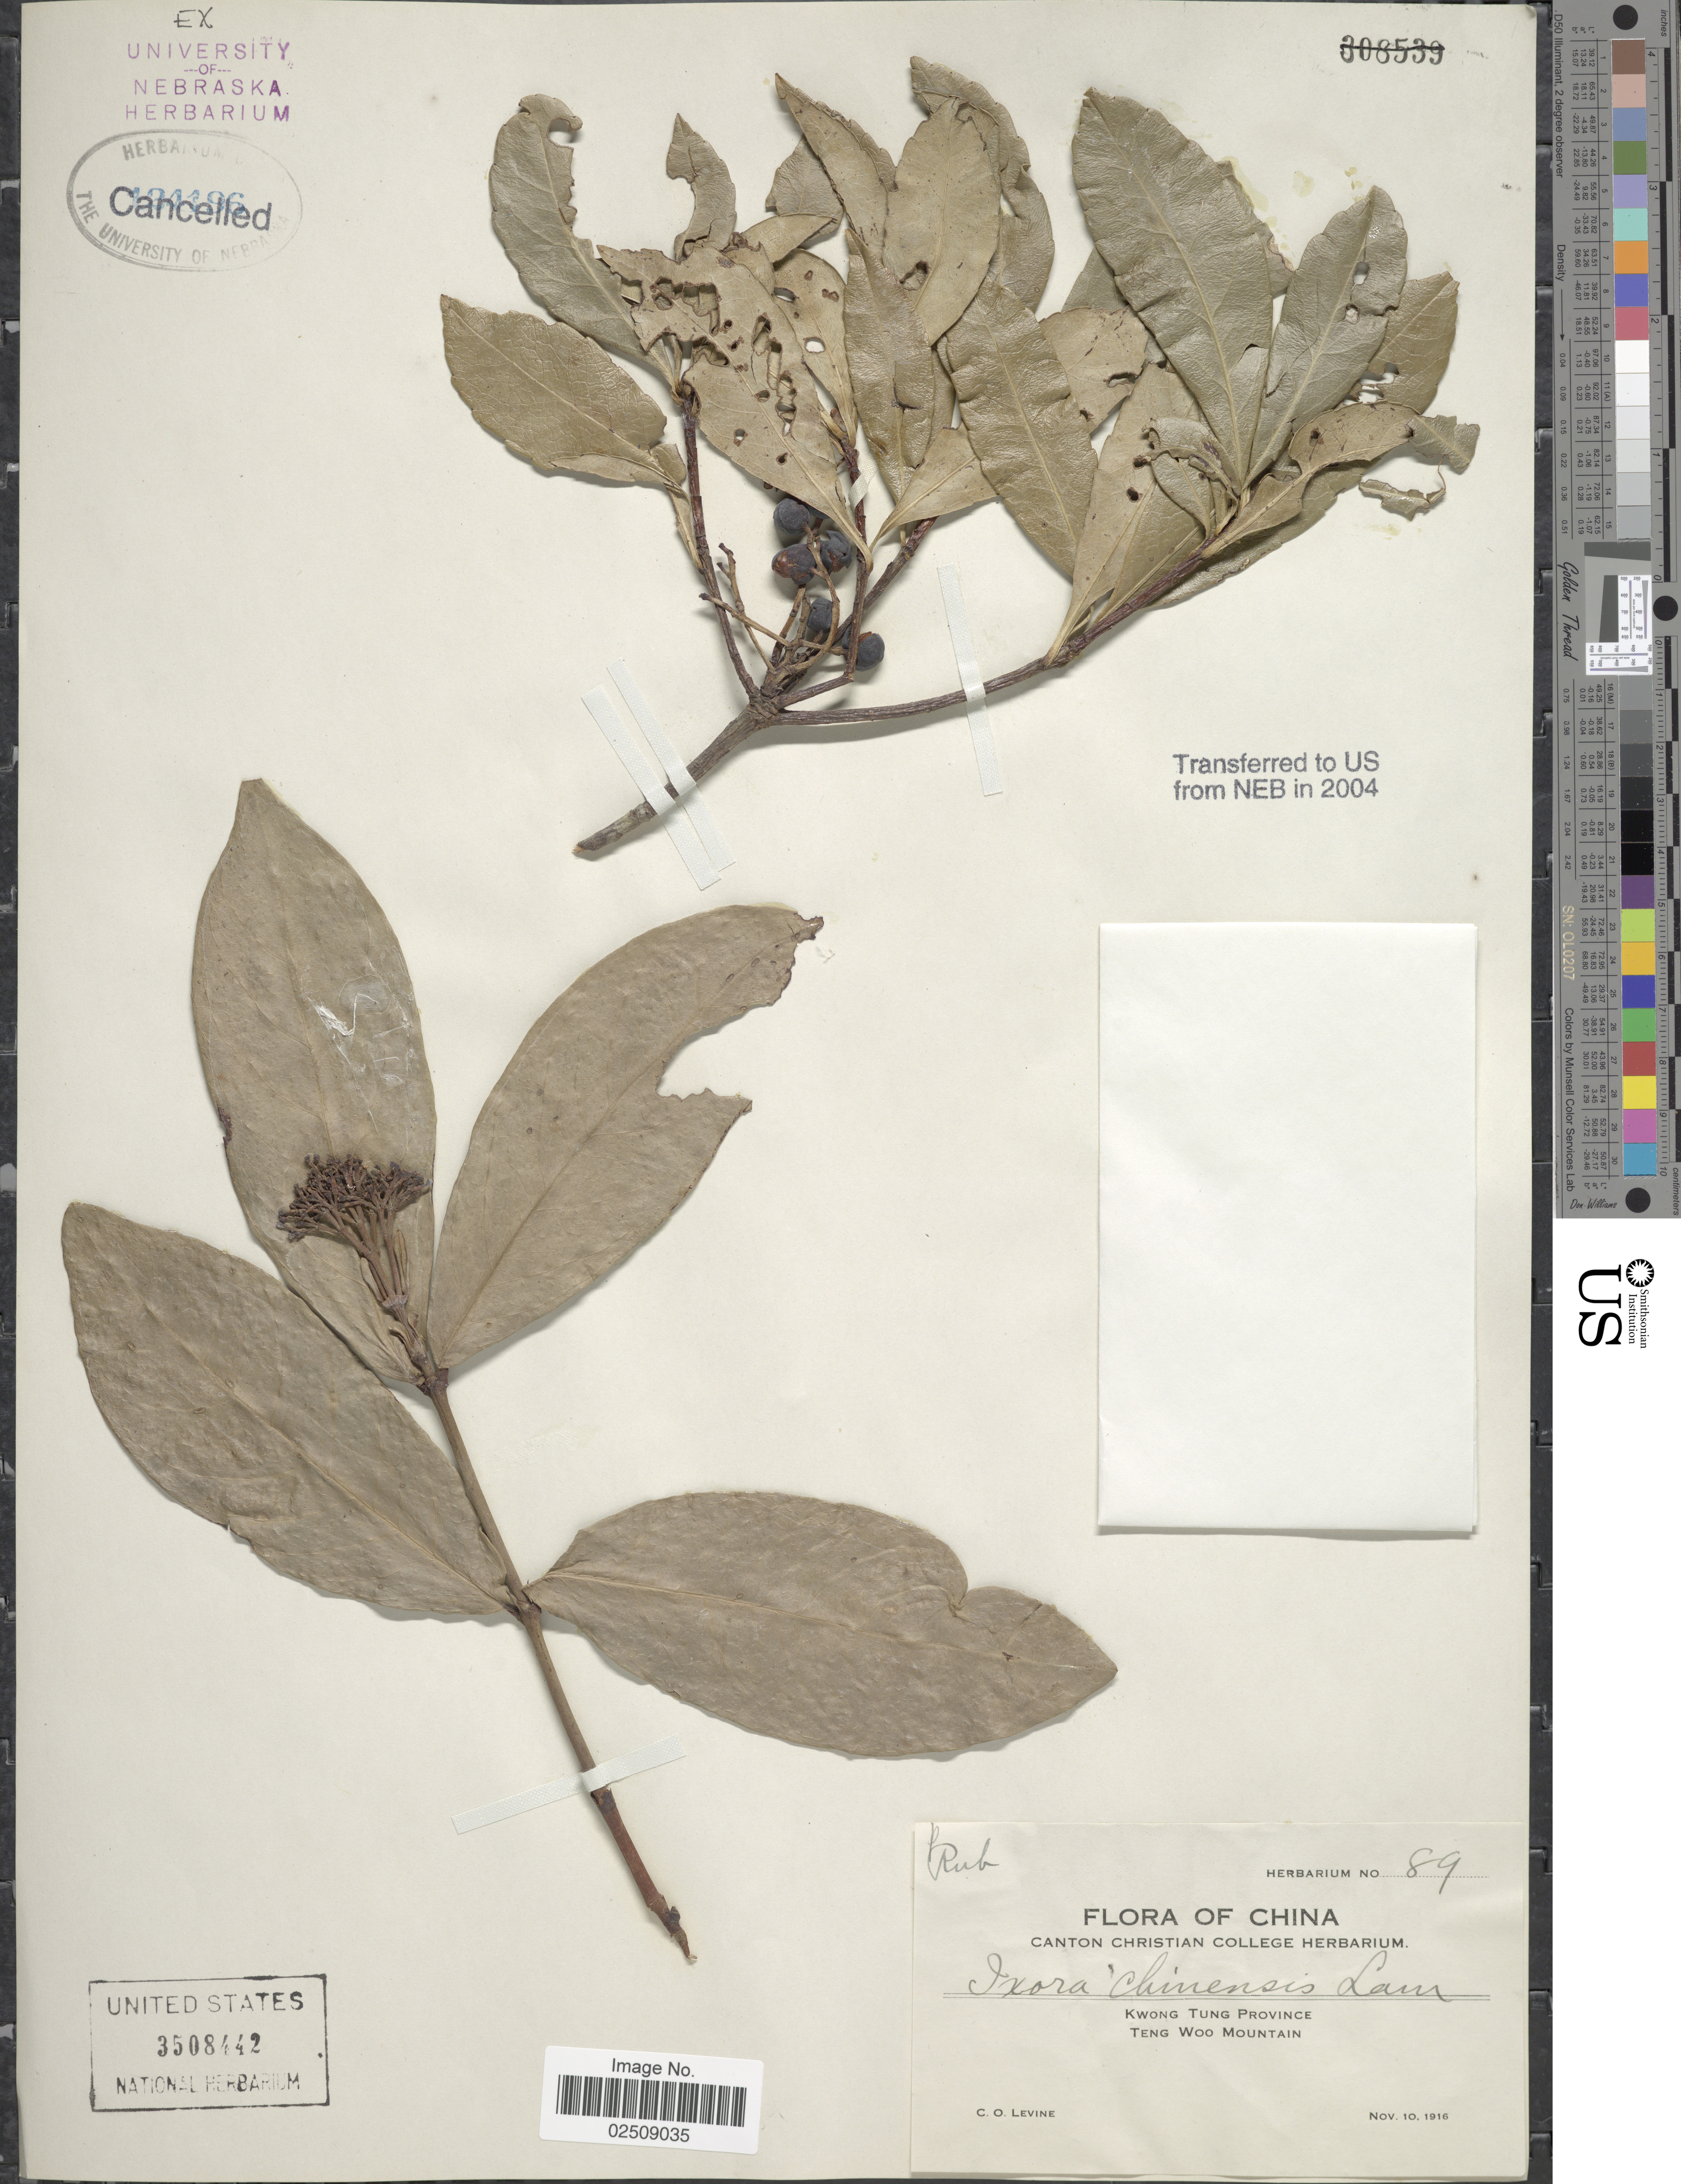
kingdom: Plantae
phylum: Tracheophyta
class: Magnoliopsida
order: Gentianales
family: Rubiaceae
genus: Ixora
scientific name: Ixora chinensis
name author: Lam.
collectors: C. O. Levine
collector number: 89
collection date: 1916-11-10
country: China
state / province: Guangdong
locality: Kwong Tung Province, Teng Woo Mountain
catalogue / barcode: US 3508442